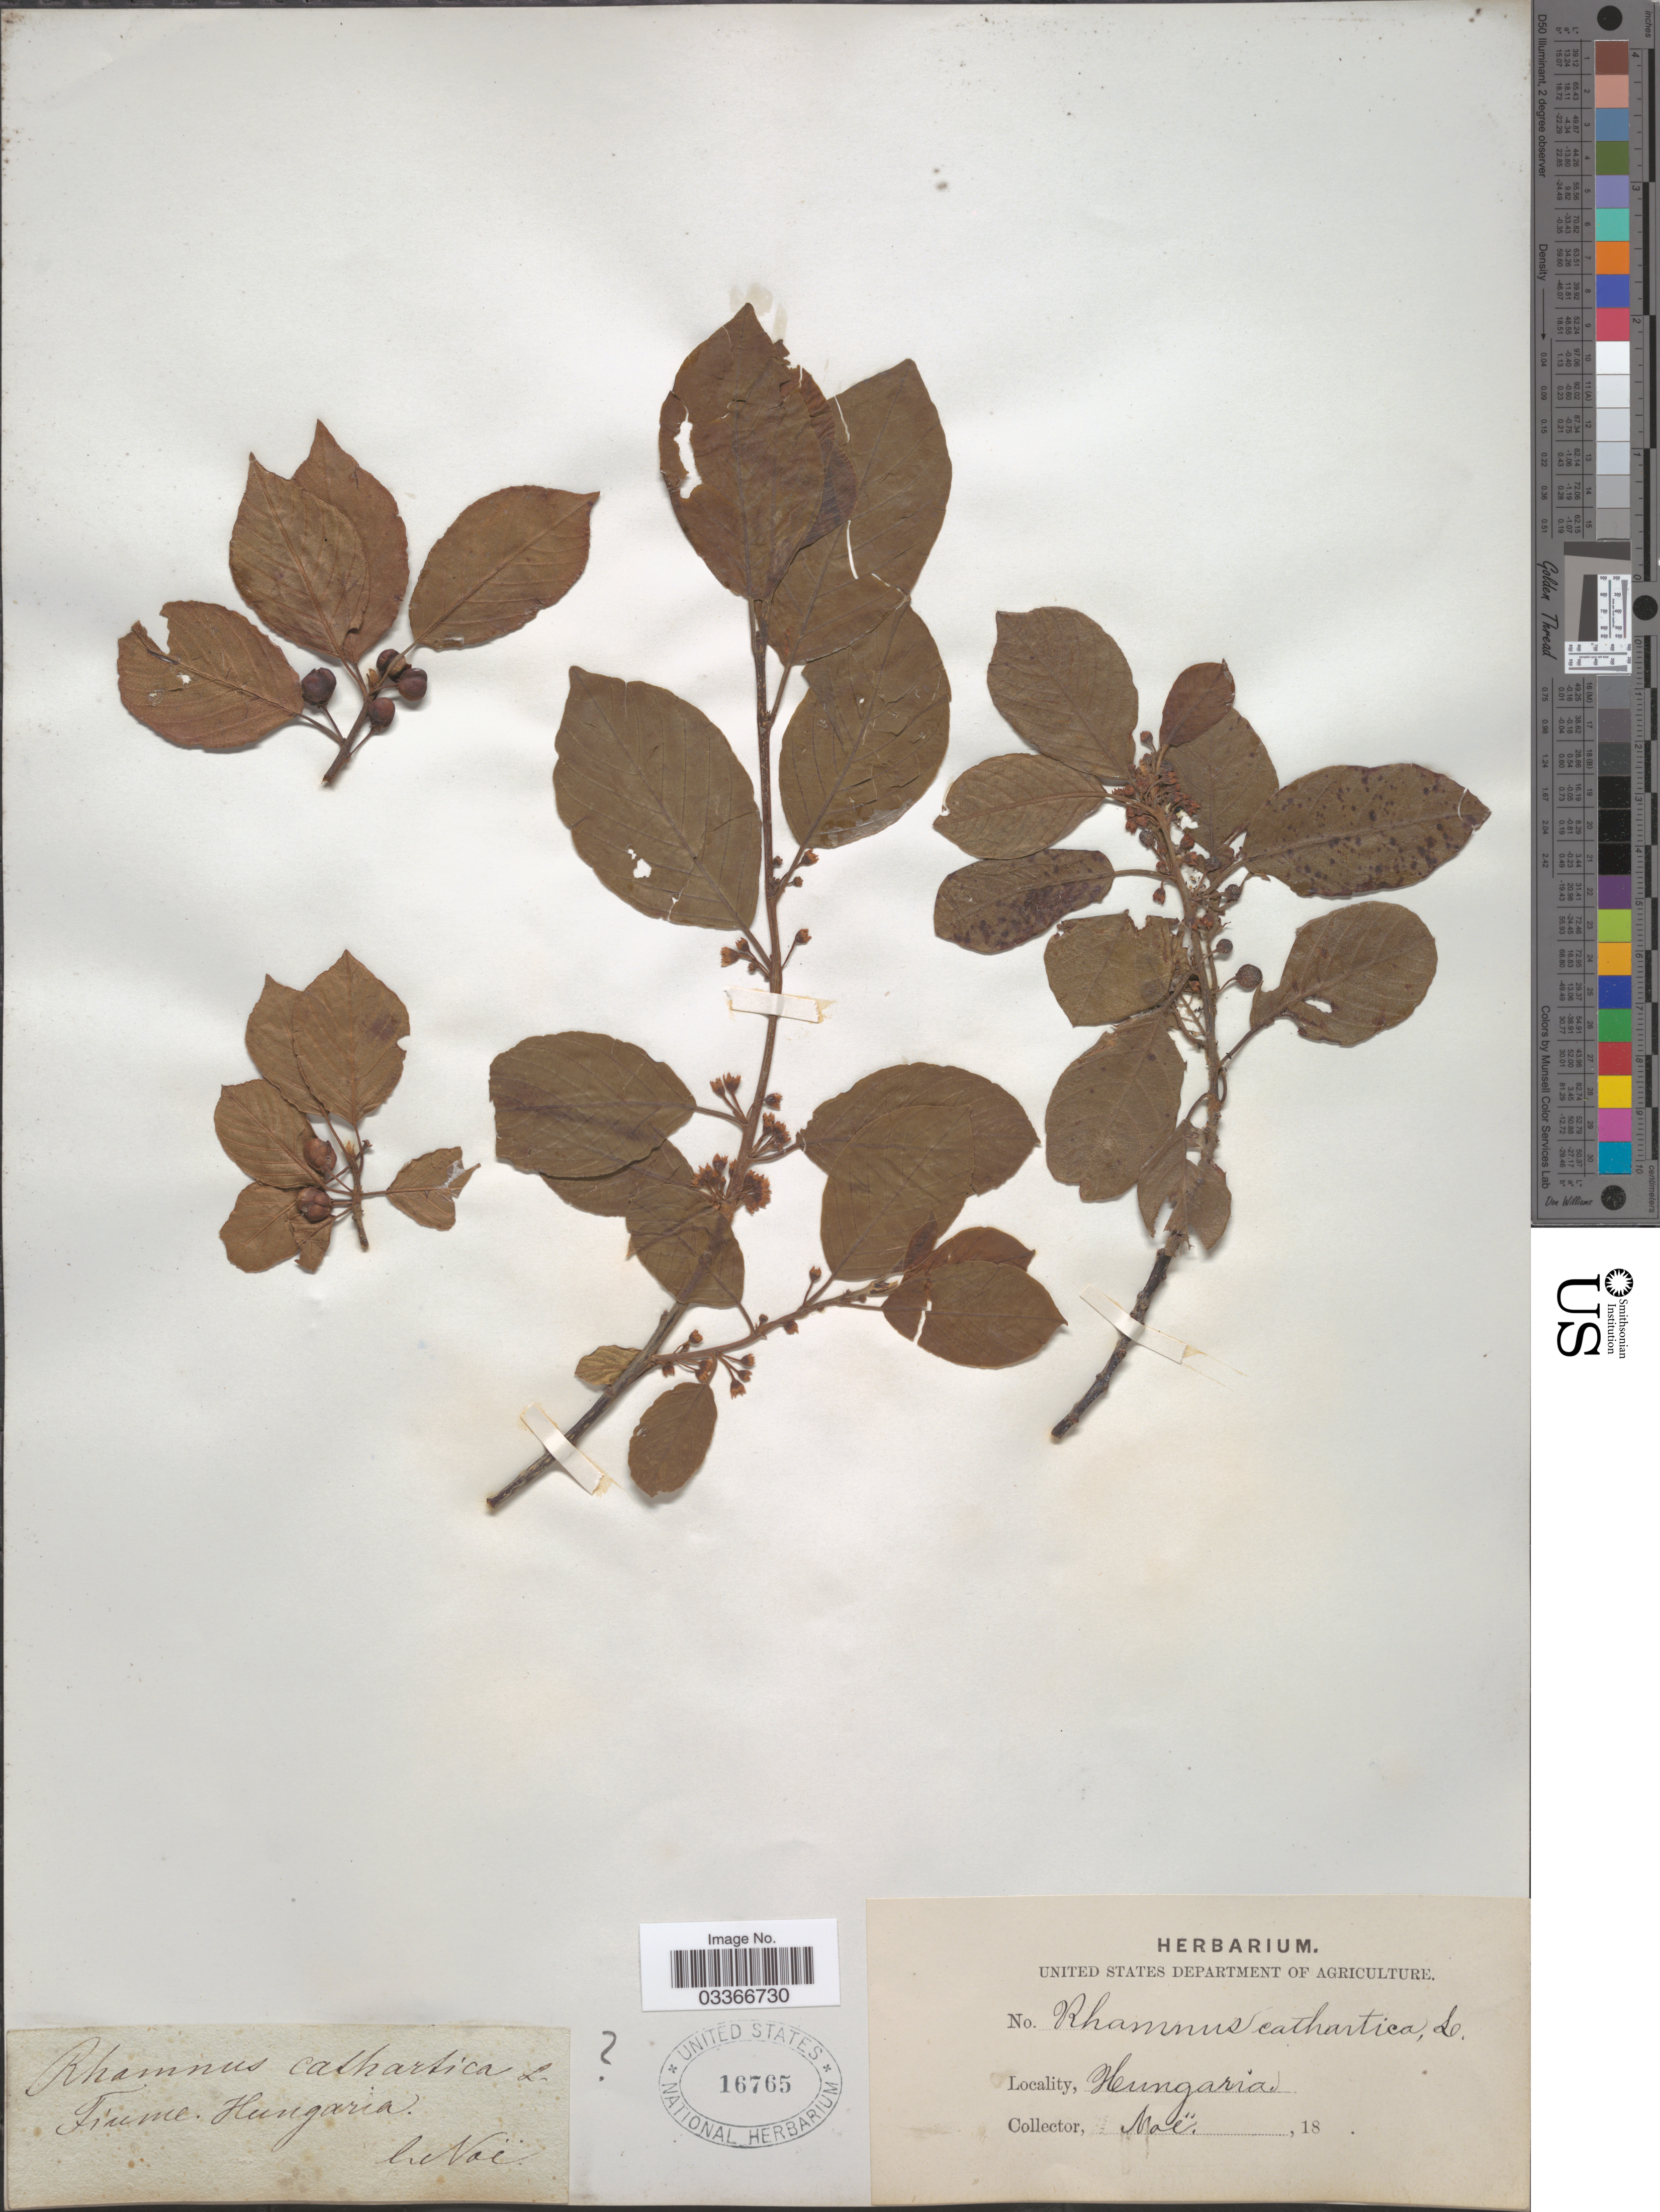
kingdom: Plantae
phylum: Tracheophyta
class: Magnoliopsida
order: Rosales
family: Rhamnaceae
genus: Rhamnus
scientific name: Rhamnus cathartica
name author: L.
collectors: Noë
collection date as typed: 18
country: Hungary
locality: Fiume.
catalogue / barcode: US 16765